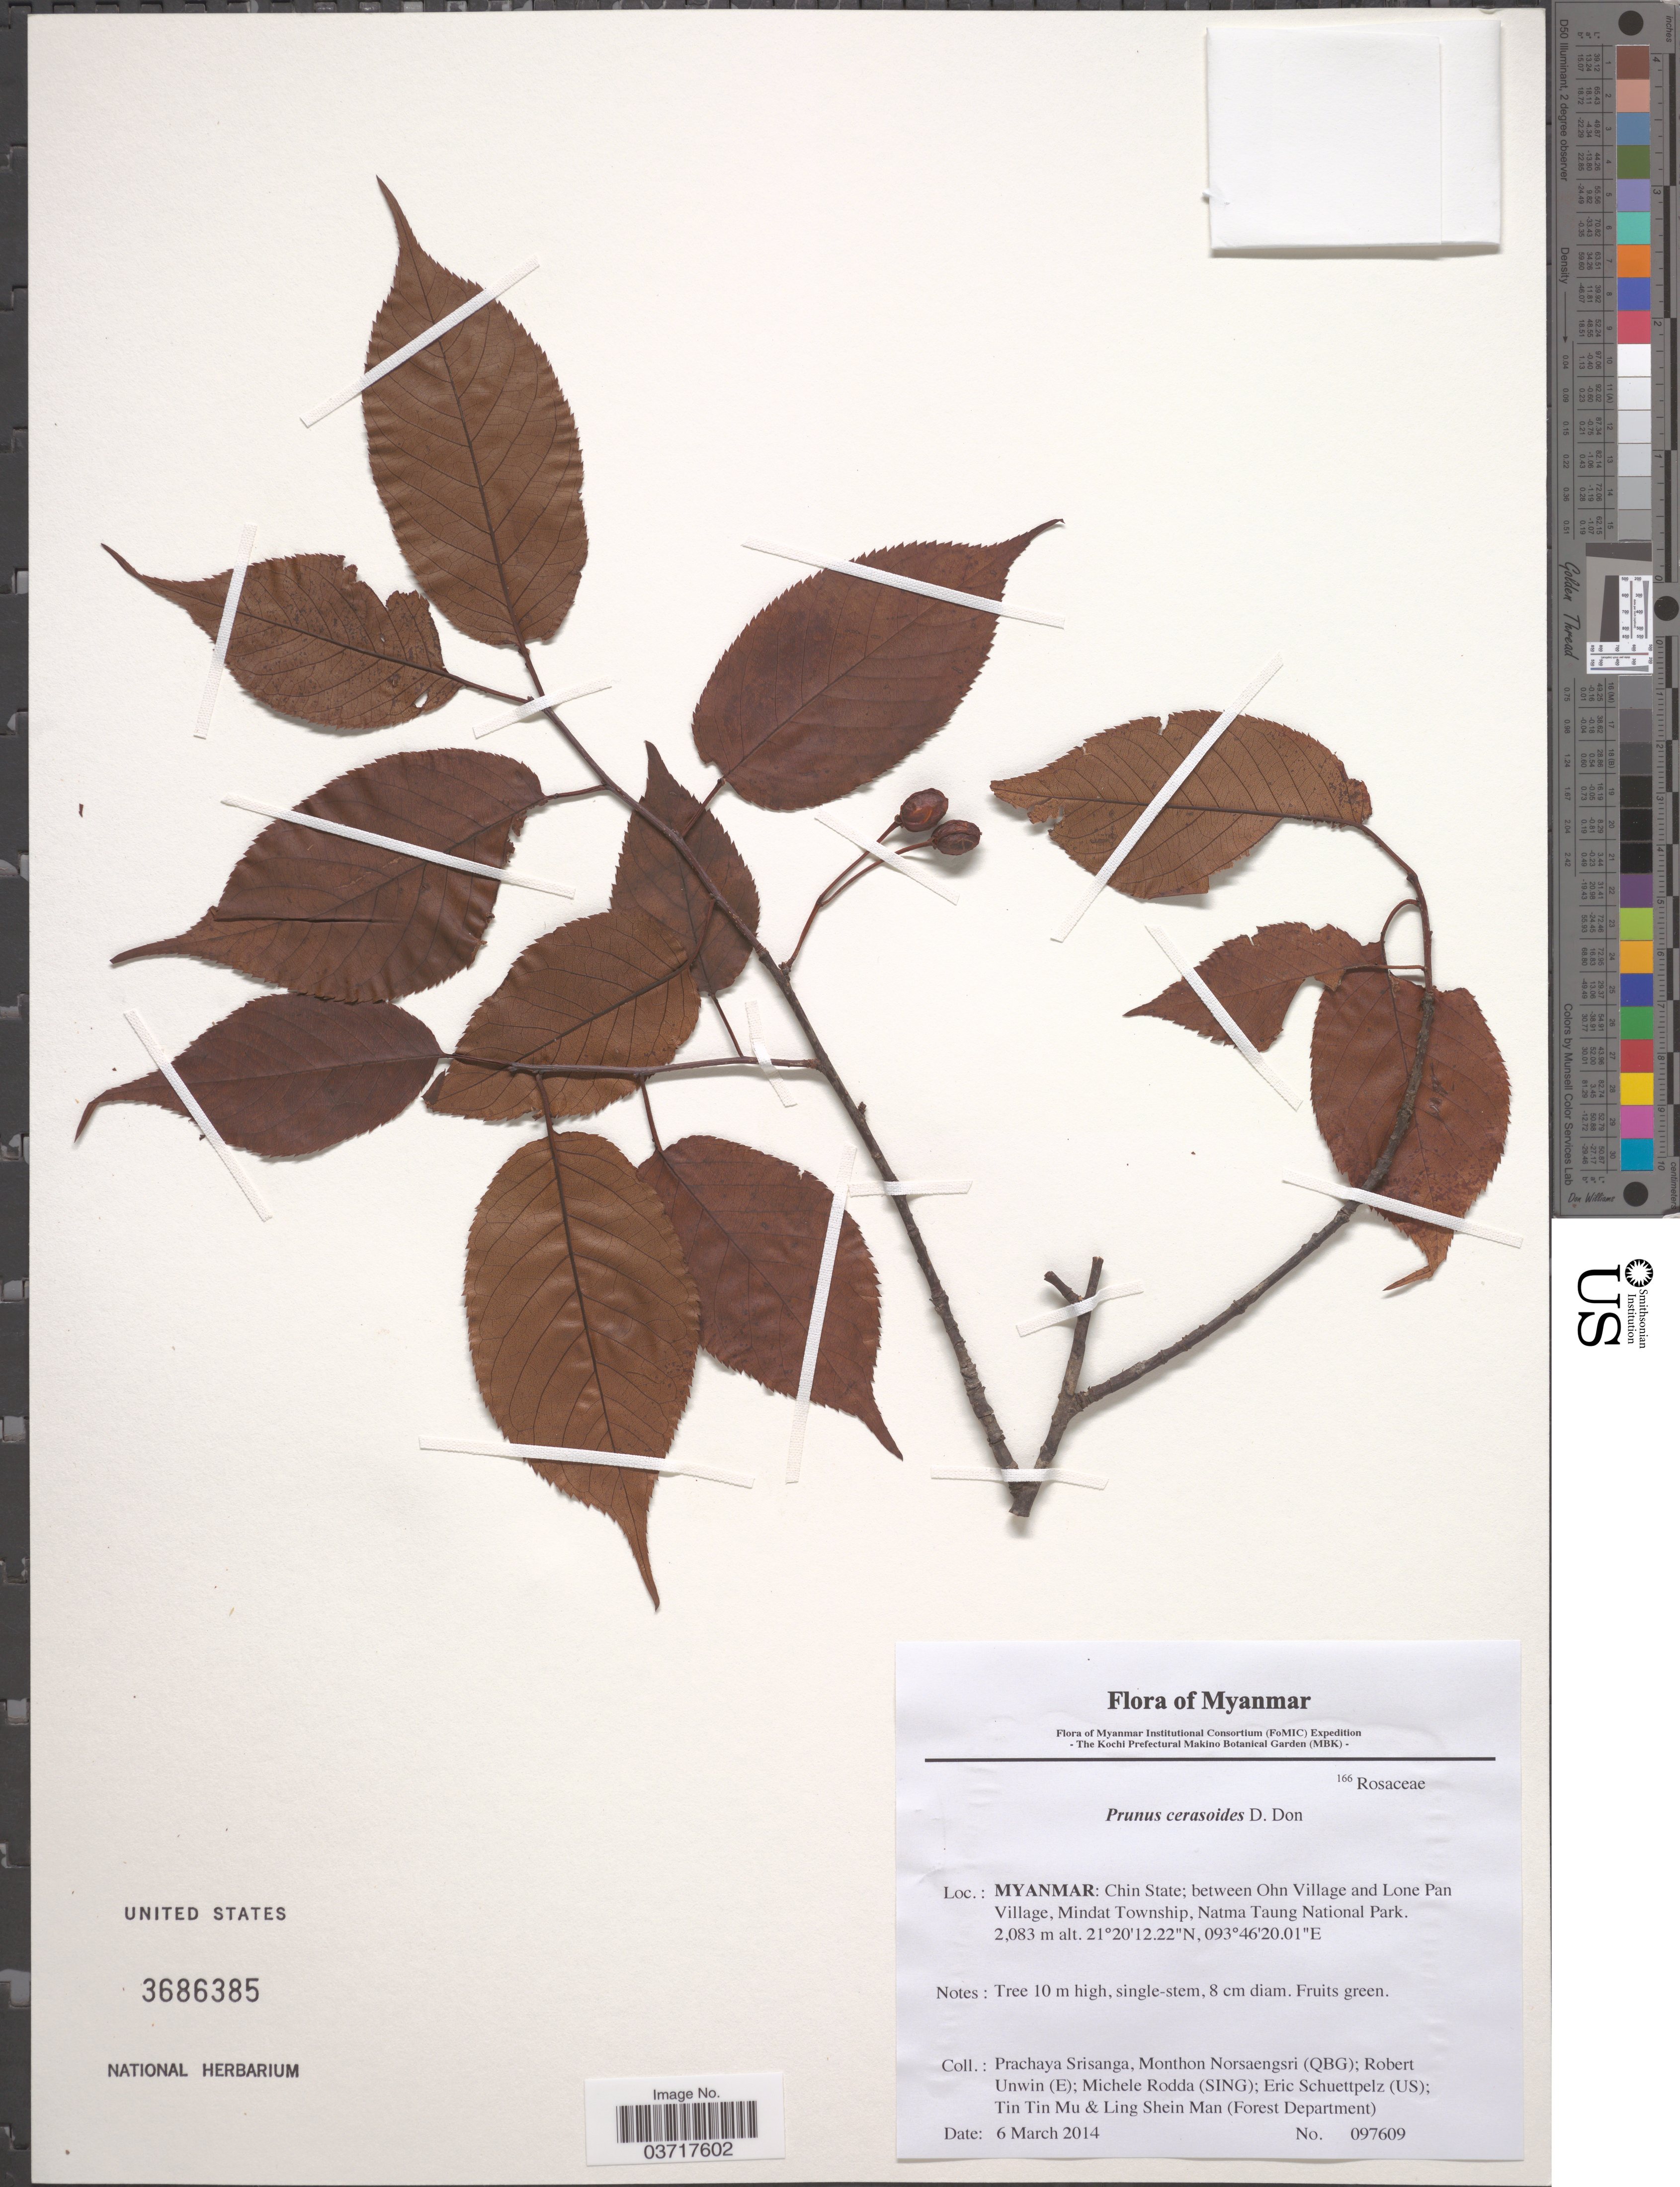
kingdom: Plantae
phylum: Tracheophyta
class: Magnoliopsida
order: Rosales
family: Rosaceae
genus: Prunus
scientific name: Prunus cerasoides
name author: Buch.-Ham. ex D. Don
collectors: P. Srisanga, R. Unwin, M. Rodda, E. Schuettpelz & et al.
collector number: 097609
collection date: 2014-03-06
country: Myanmar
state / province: Chin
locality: Between Ohn Village and Lone Pan Village, Mindat Township, Natma Taung National Park.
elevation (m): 2083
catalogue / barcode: US 3686385